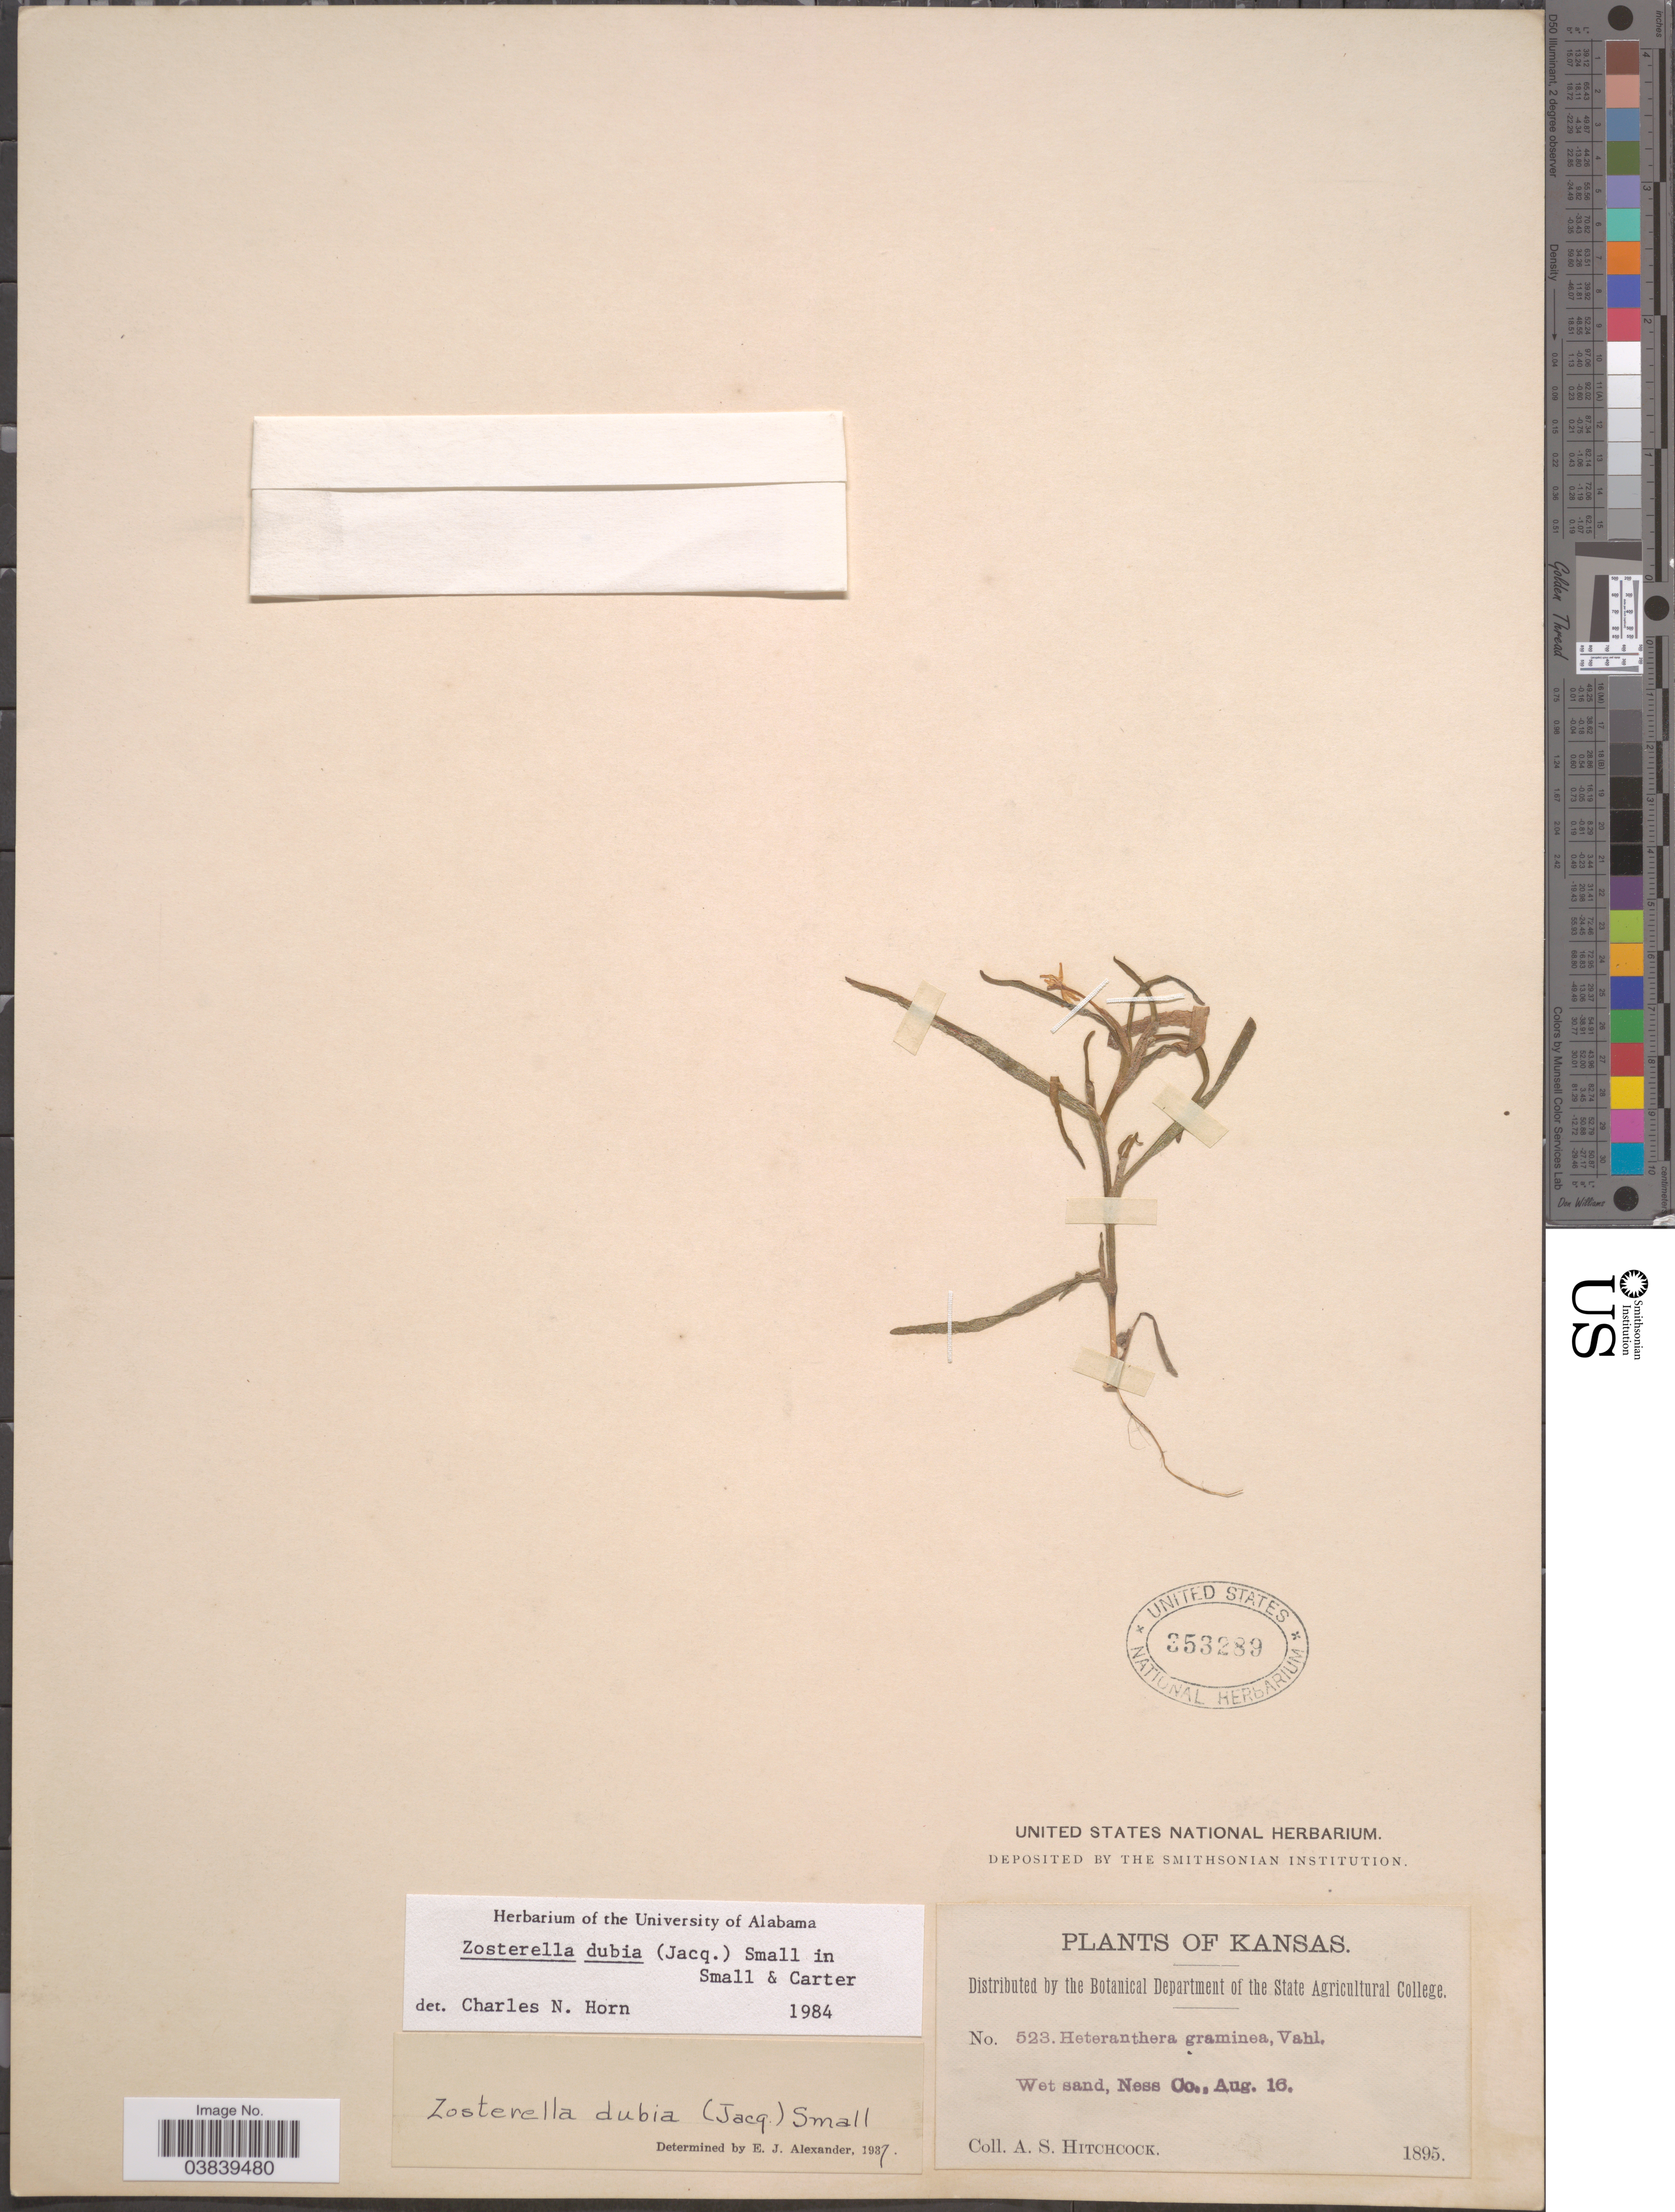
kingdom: Plantae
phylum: Tracheophyta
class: Liliopsida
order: Commelinales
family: Pontederiaceae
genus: Heteranthera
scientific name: Heteranthera dubia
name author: (Jacq.) MacMill.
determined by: Strong, Mark T., (BOT), Smithsonian Institution - National Museum of Natural History (UNITED STATES)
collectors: A. S. Hitchcock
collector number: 523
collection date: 1895-08-16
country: United States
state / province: Kansas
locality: Ness Co.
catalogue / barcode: US 353289